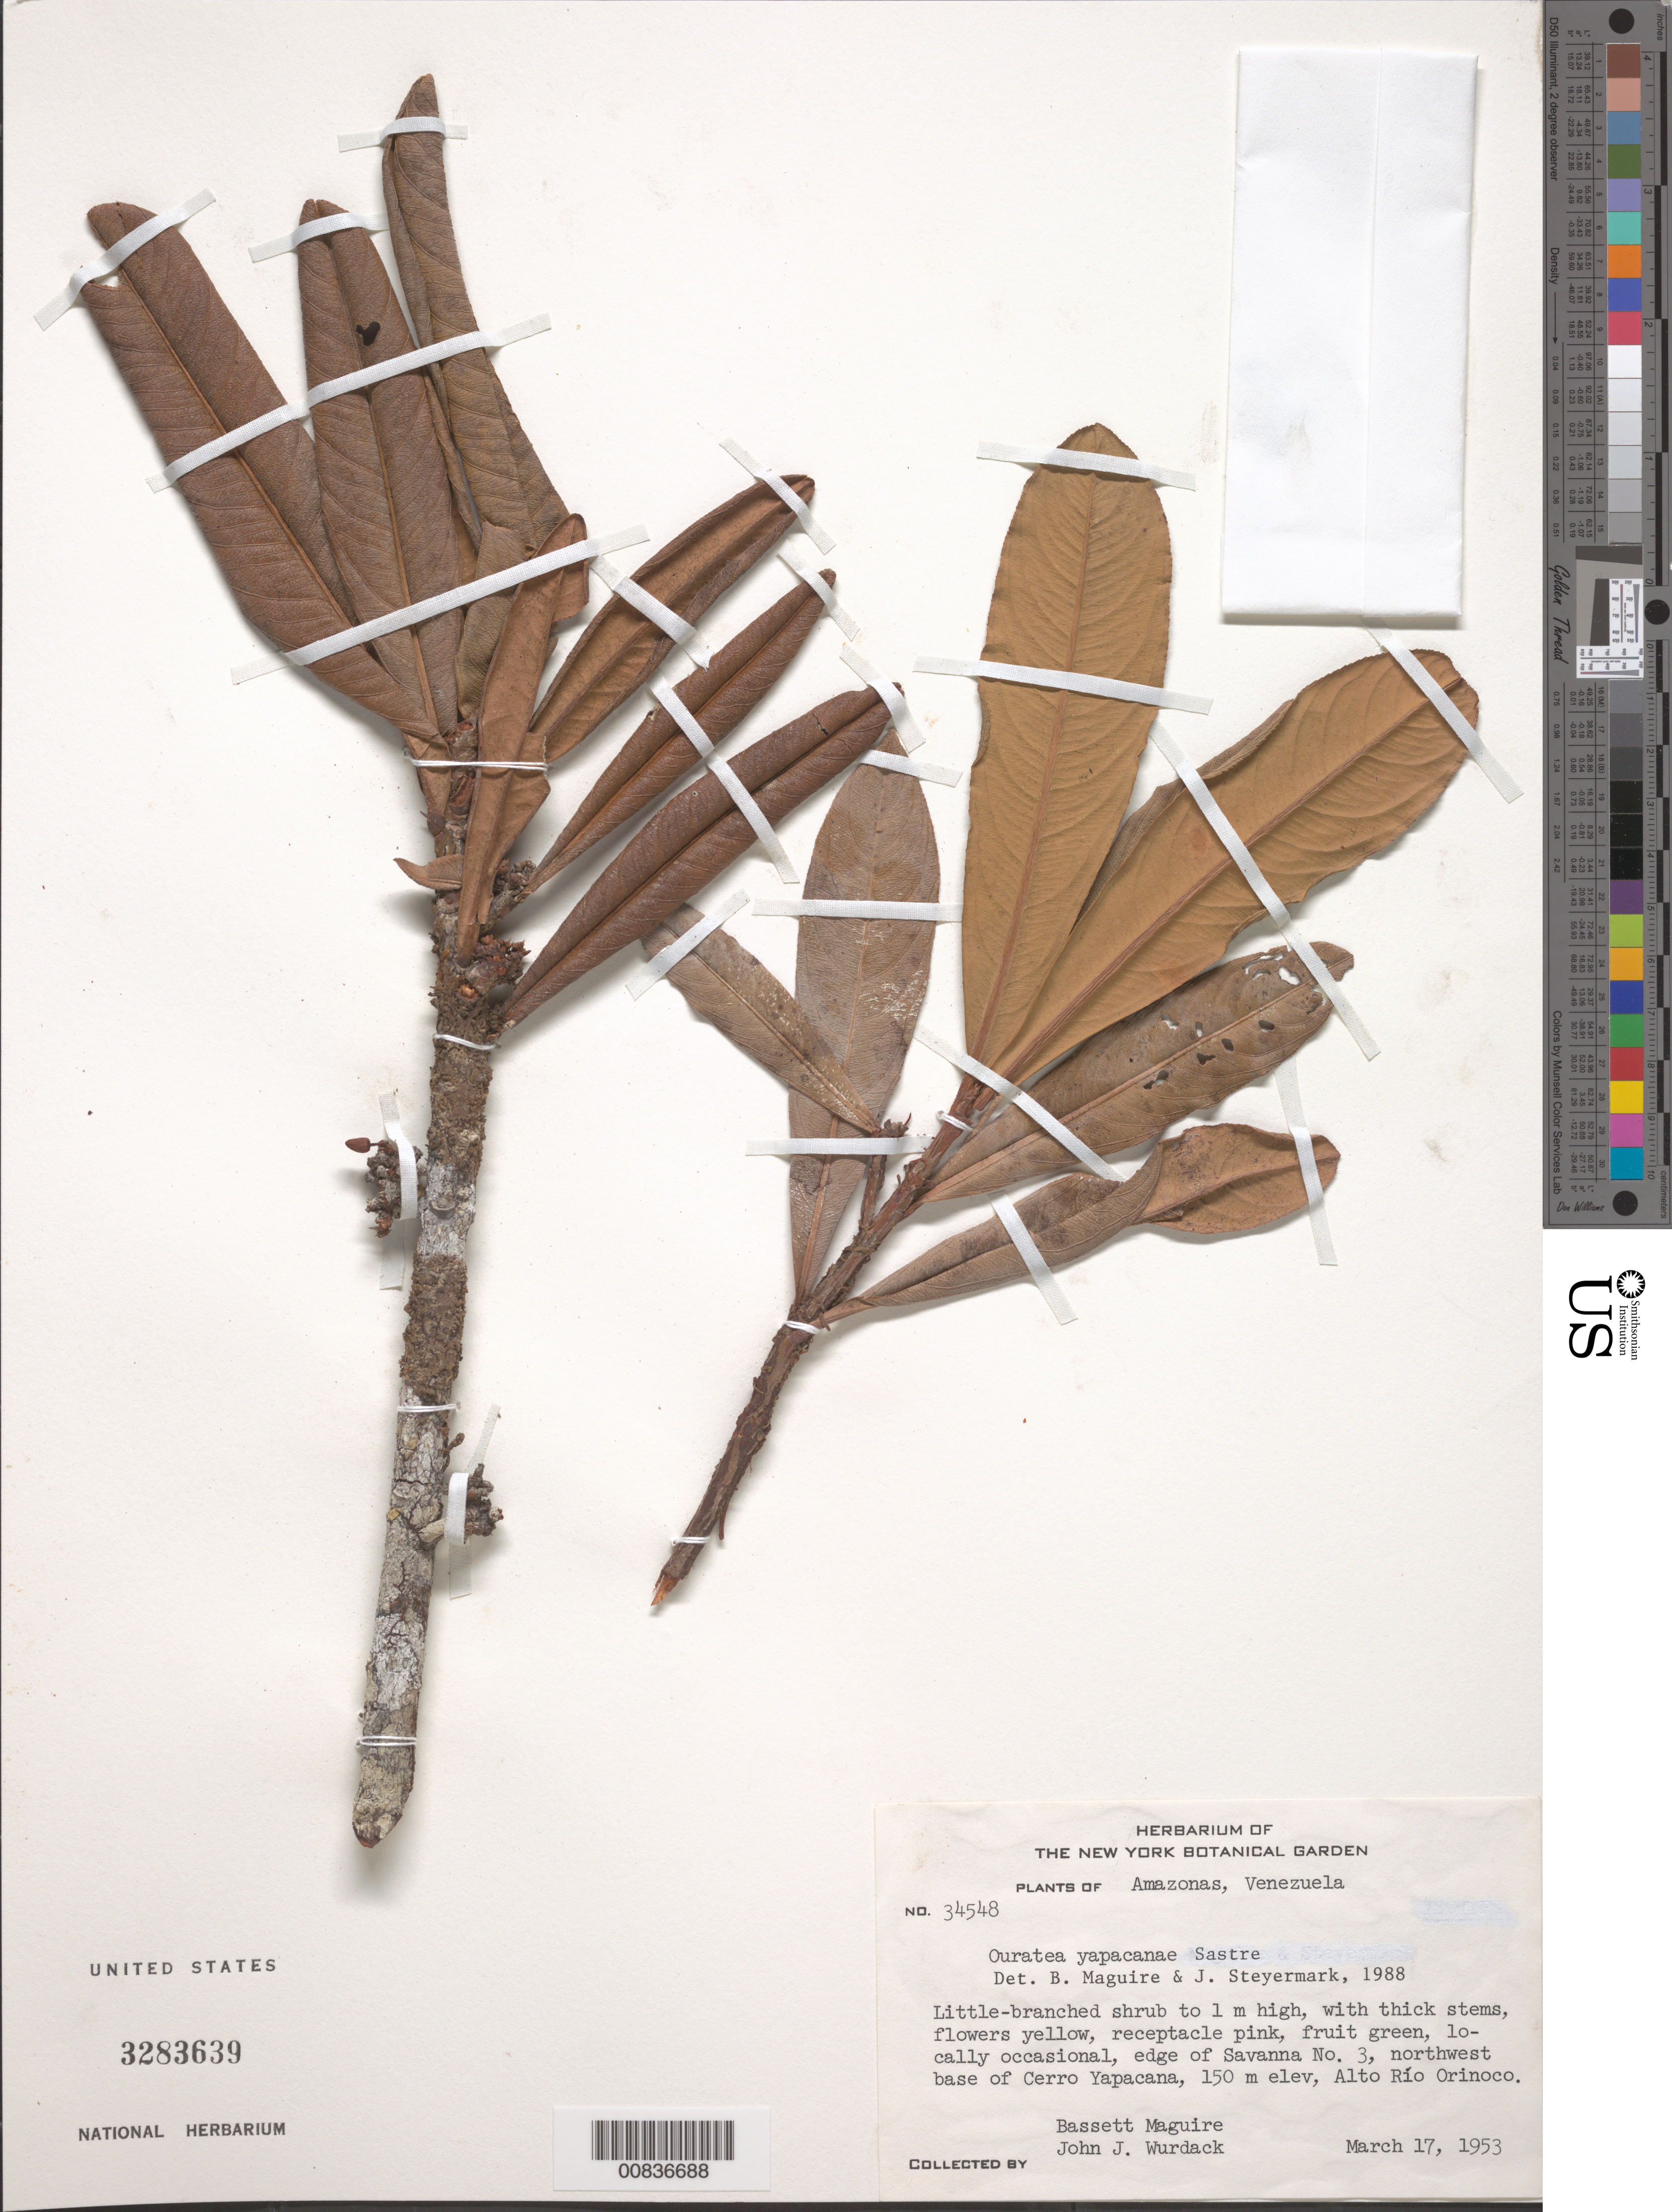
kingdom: Plantae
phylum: Tracheophyta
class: Magnoliopsida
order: Malpighiales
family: Ochnaceae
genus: Ouratea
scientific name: Ouratea yapacanae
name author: Sastre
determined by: Steyermark, J. A.; Maguire, B.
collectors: B. Maguire & J. J. Wurdack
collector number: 34548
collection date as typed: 17-Mar-53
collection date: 1953-03-17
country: Venezuela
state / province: Amazonas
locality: Alto Río Orinoco, Cerro Yapacána, NW base, Savanna III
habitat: Edge of savanna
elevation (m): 150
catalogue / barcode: US 3283639